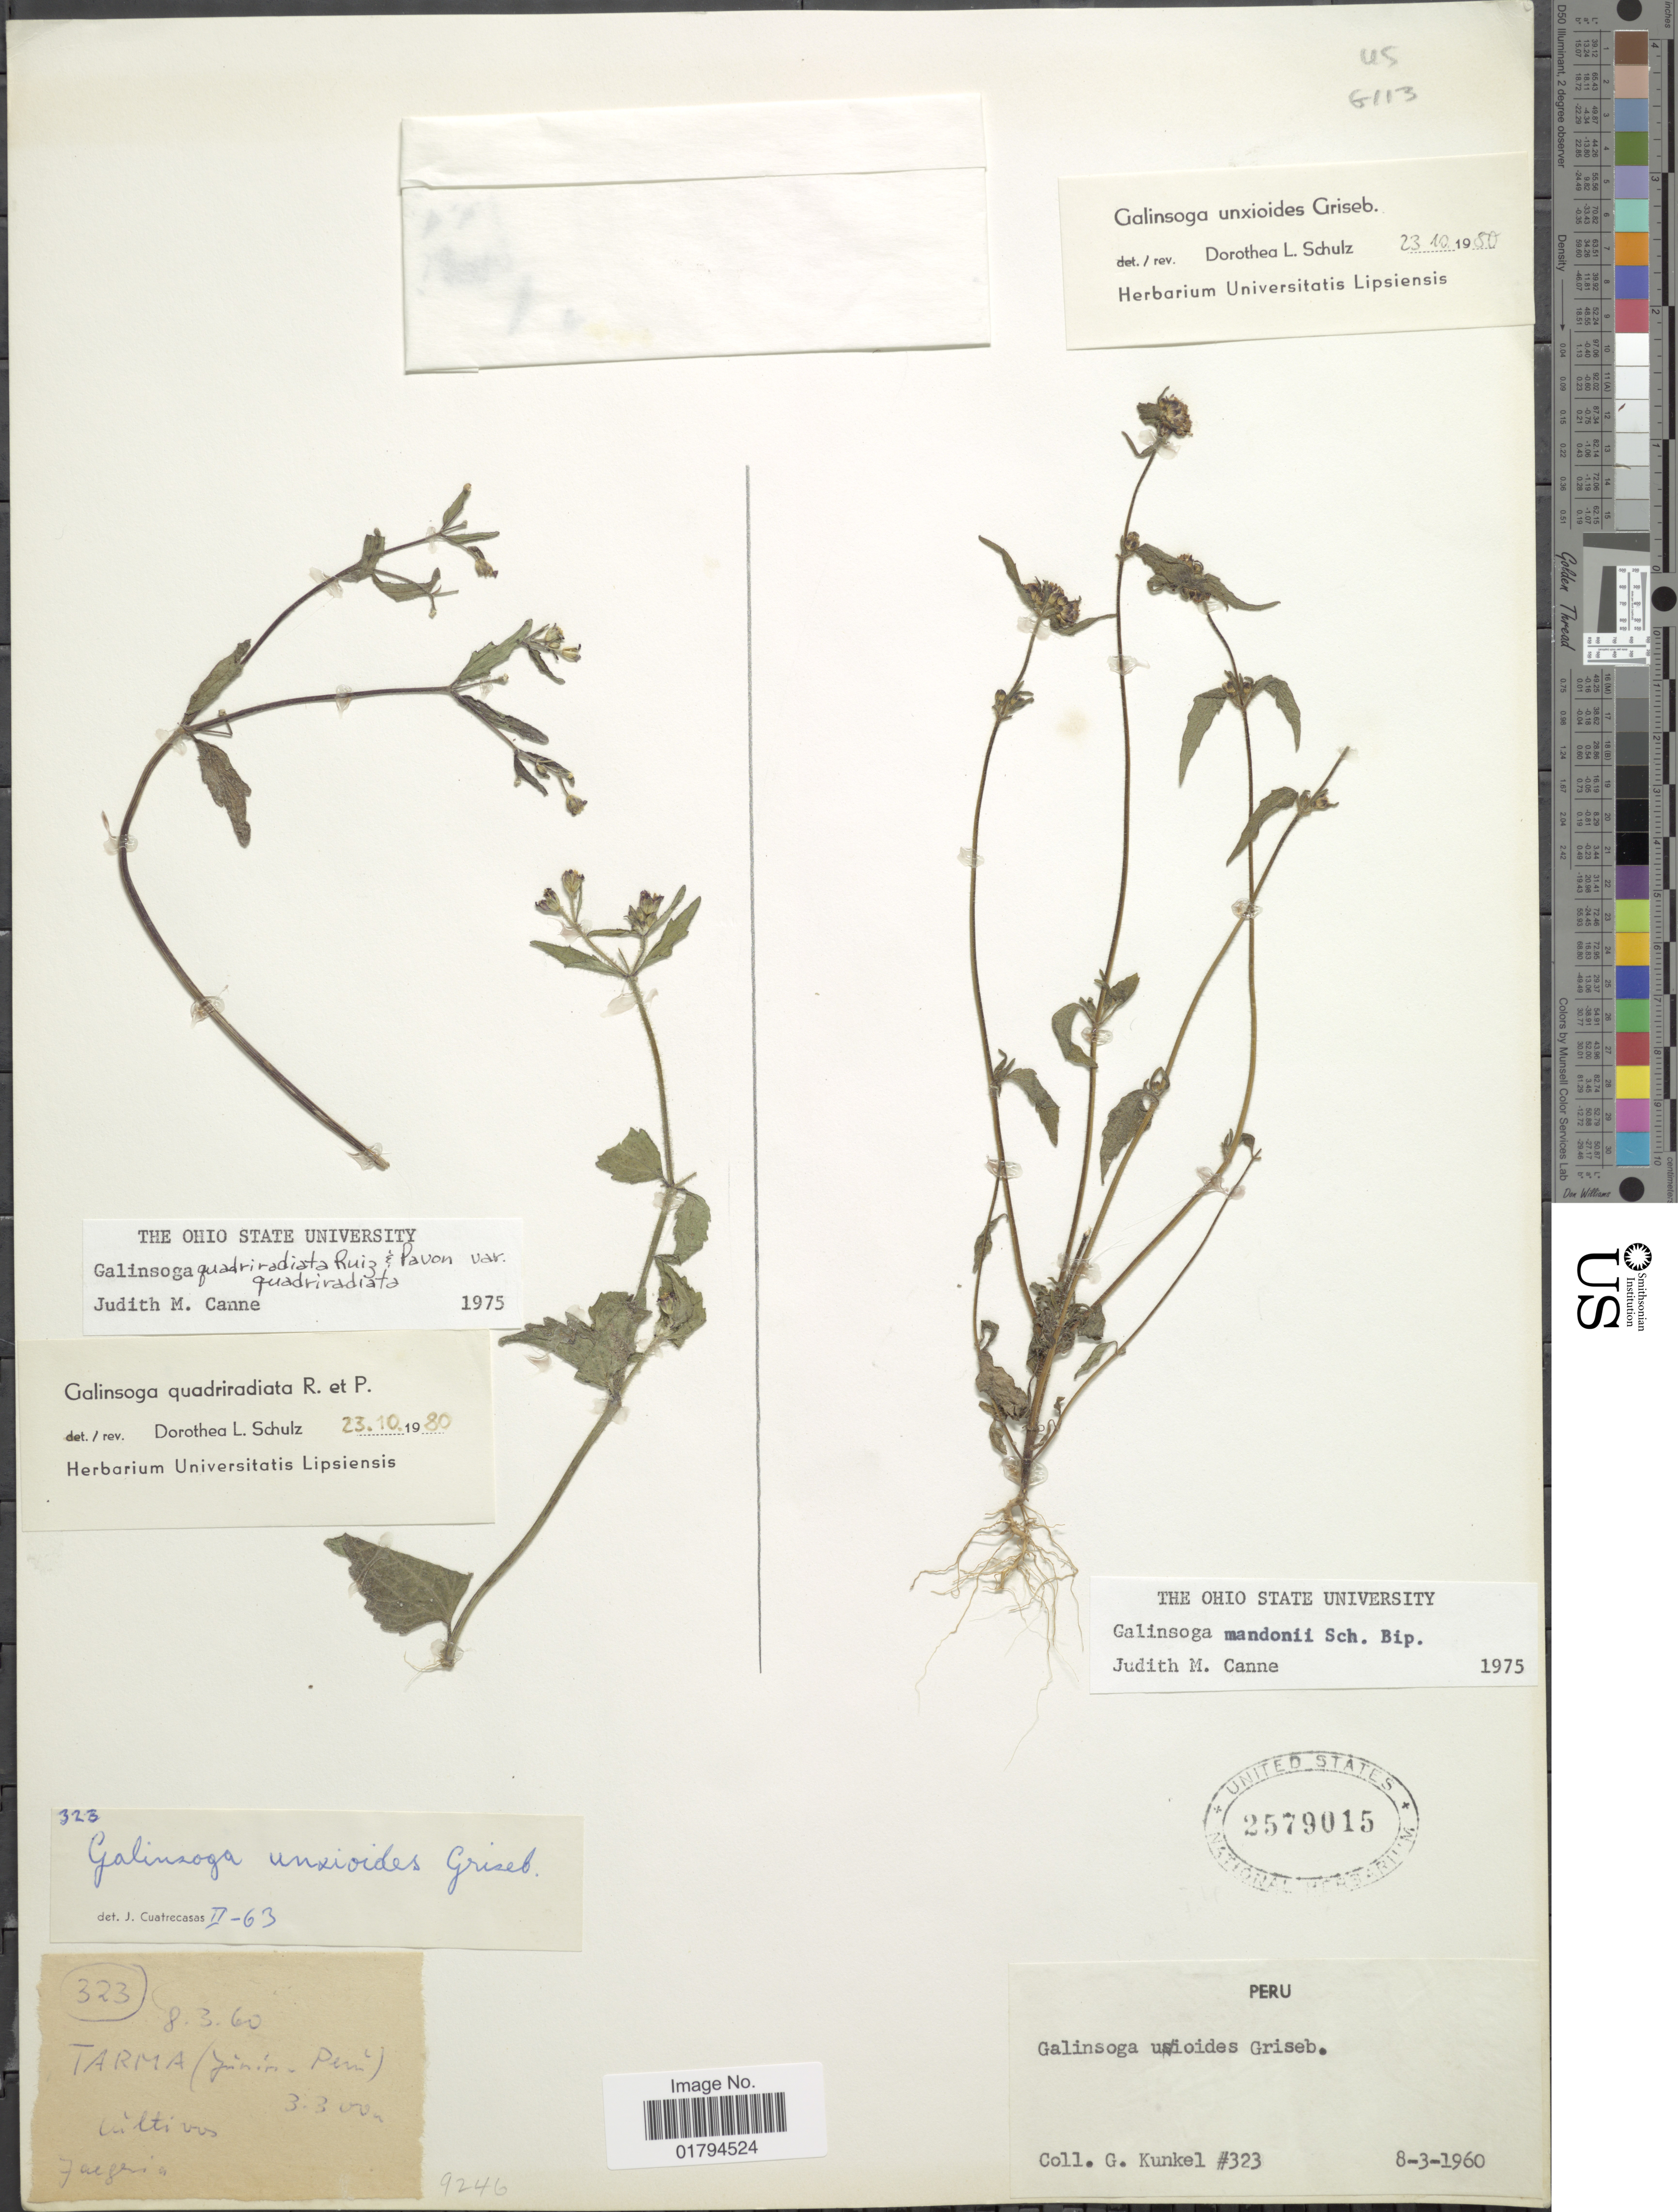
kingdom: Plantae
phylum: Tracheophyta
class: Magnoliopsida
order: Asterales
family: Asteraceae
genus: Galinsoga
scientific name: Galinsoga quadriradiata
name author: Ruiz & Pav.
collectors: G. Kunkel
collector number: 323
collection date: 1960-03-08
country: Peru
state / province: Junín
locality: Tarma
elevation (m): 3300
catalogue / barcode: US 2579015